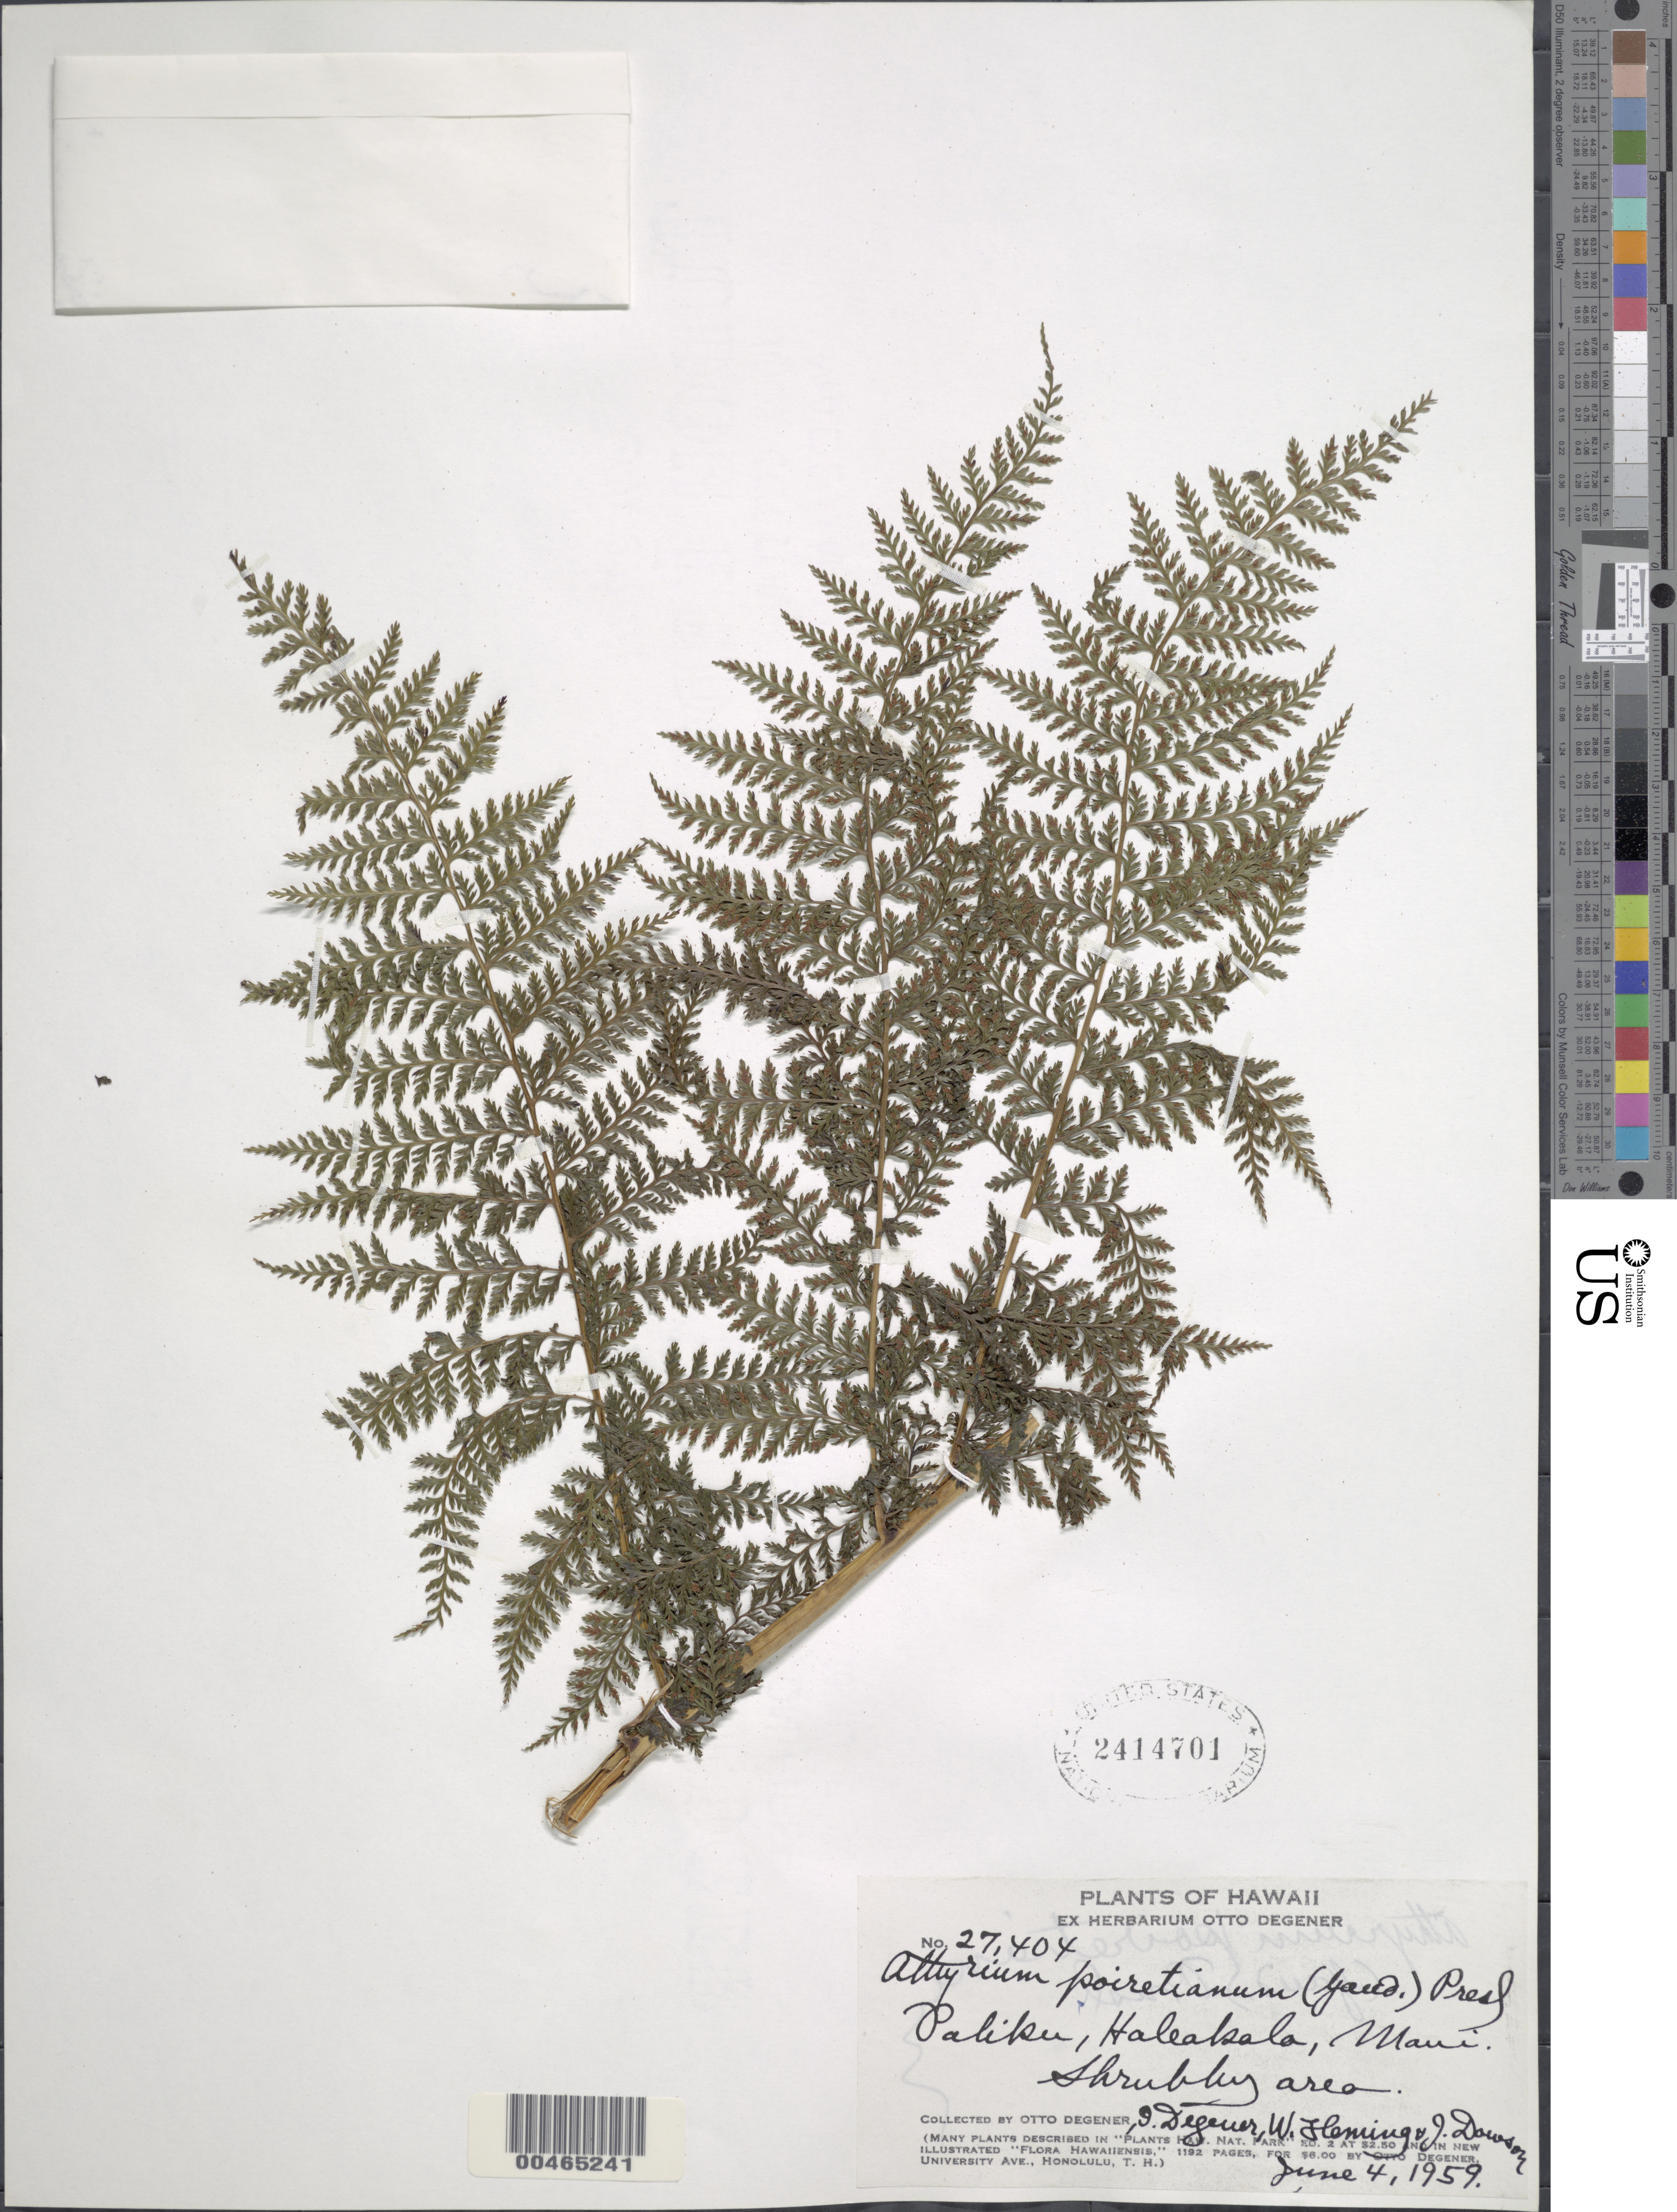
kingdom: Plantae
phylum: Tracheophyta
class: Polypodiopsida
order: Polypodiales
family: Athyriaceae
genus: Athyrium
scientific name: Athyrium microphyllum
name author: (Sm.) Alston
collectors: O. Degener, I. Degener, W. Fleming & J. Dowson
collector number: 27404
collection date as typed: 4 Jun 1959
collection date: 1959-06-04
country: United States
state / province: Hawaii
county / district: Maui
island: Maui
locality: Paliku, Haleakala, Maui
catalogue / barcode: US 2414701